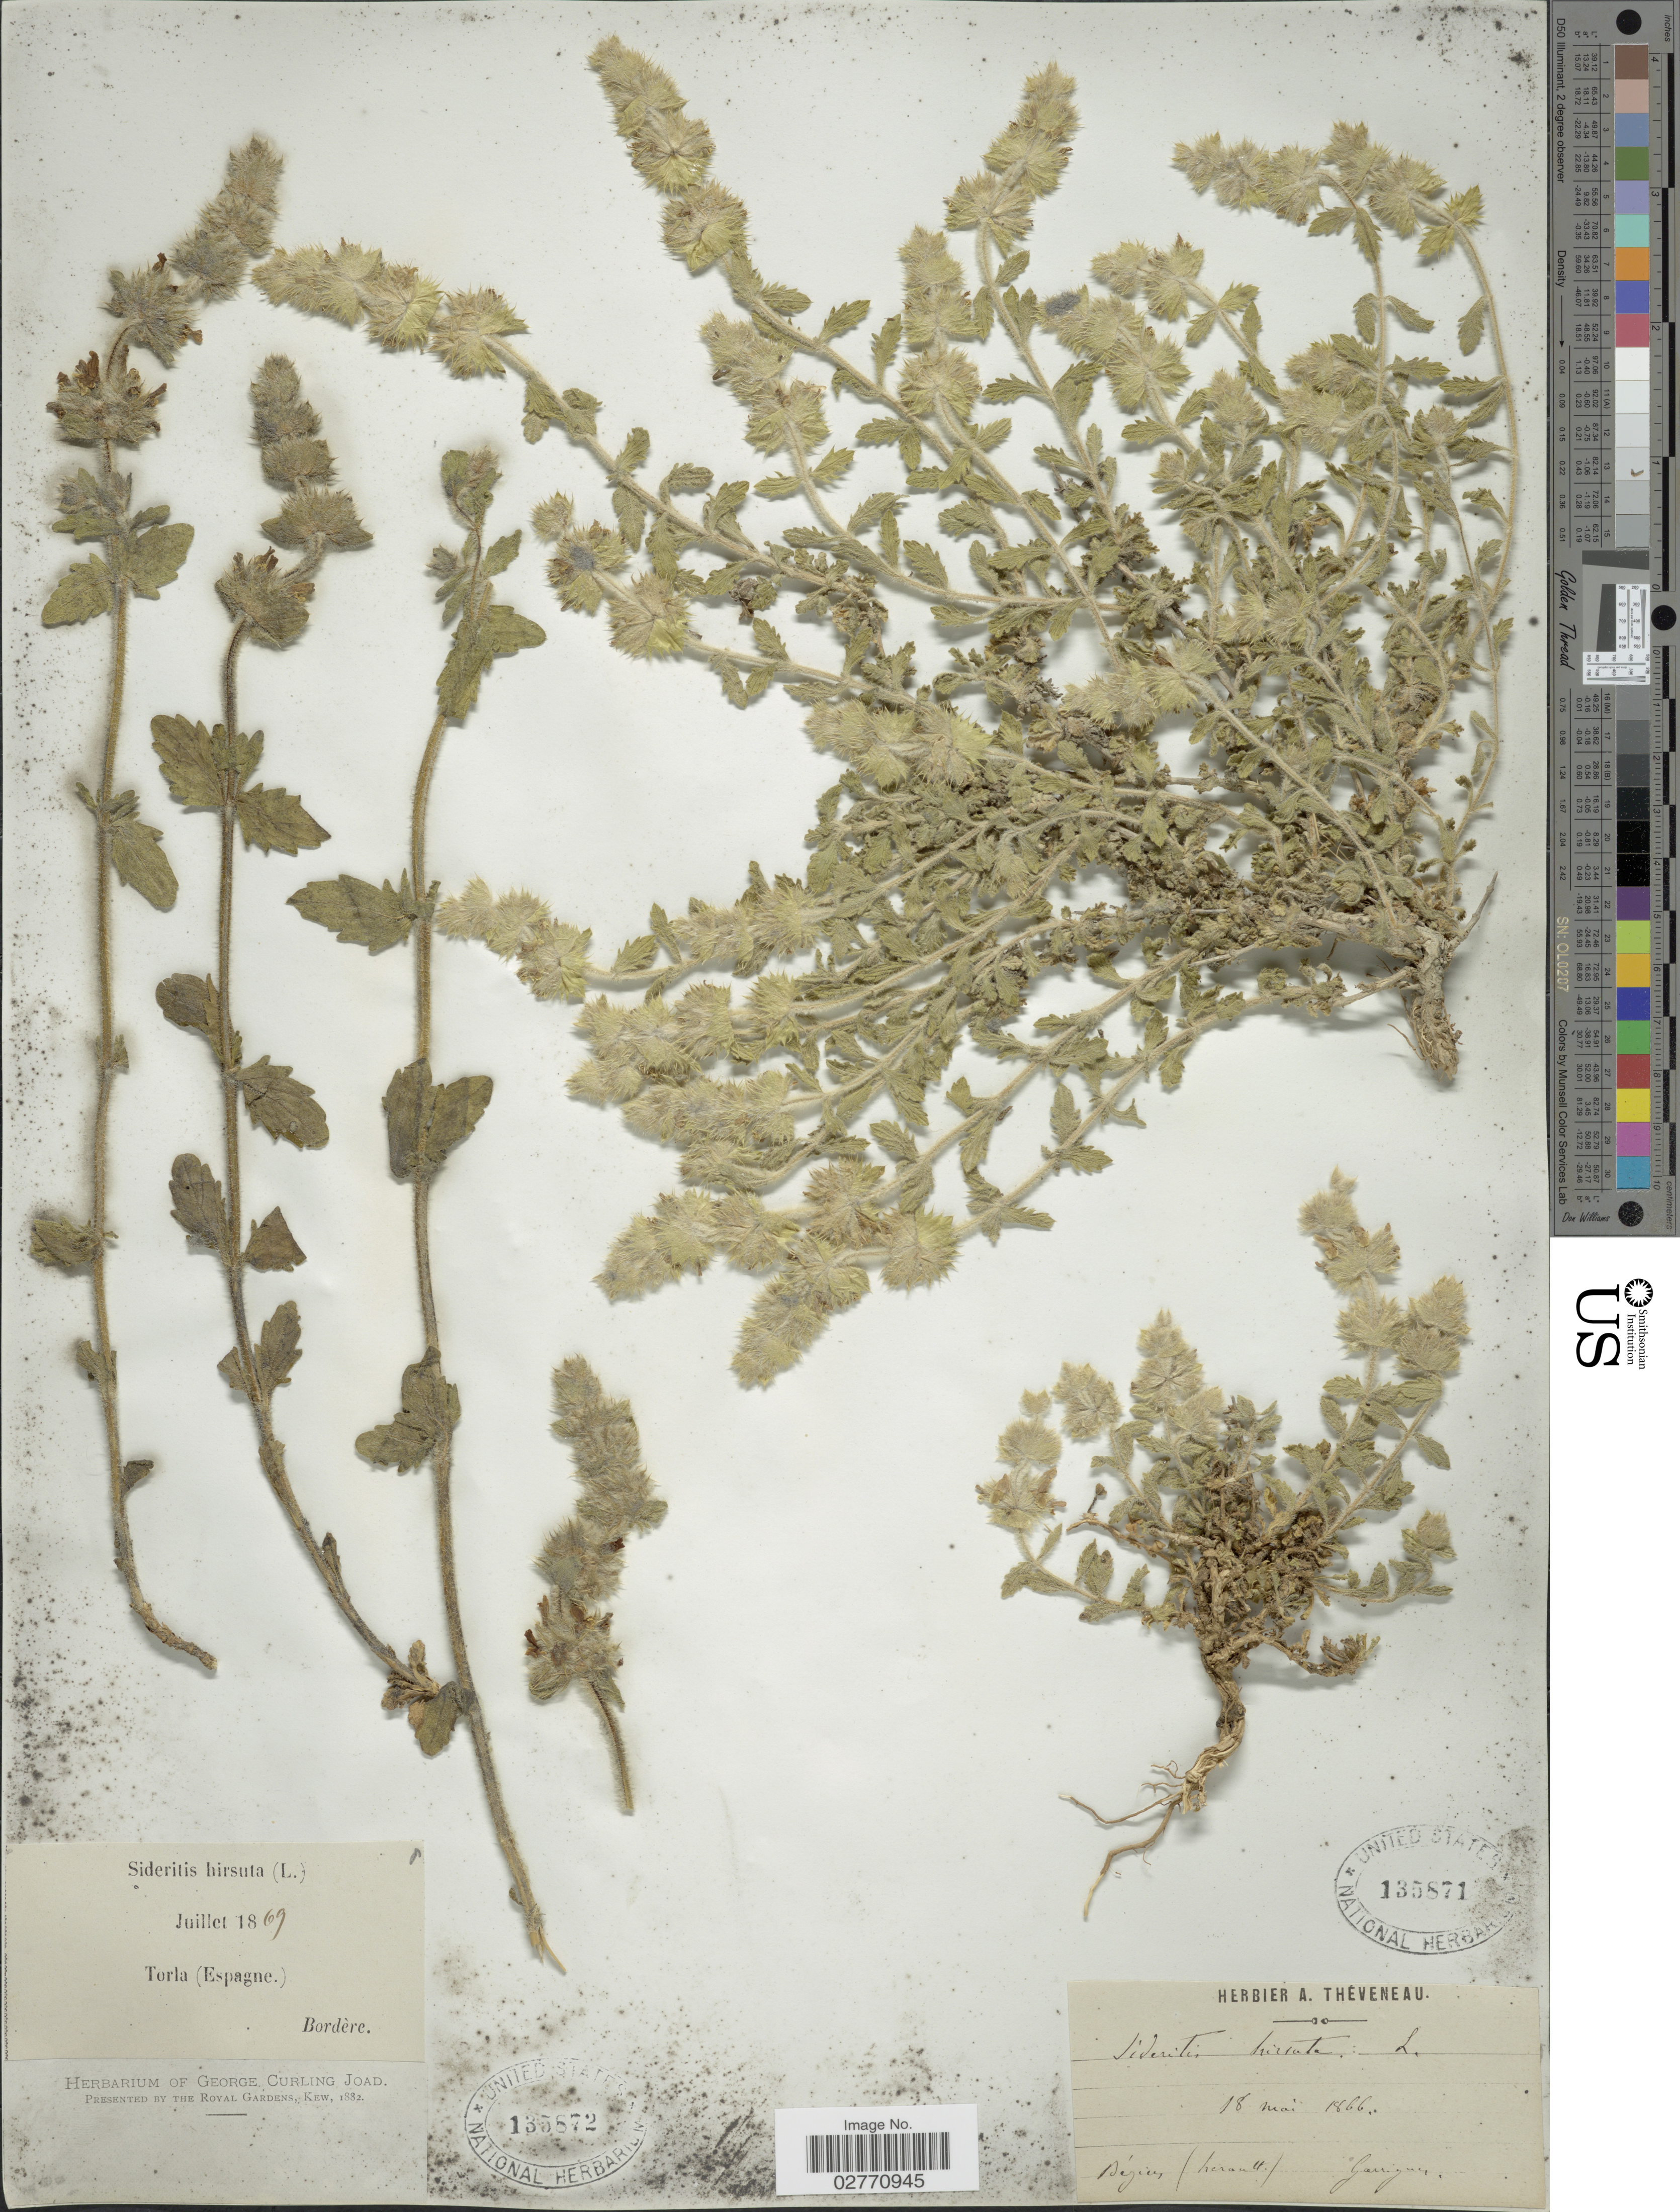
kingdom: Plantae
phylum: Tracheophyta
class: Magnoliopsida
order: Lamiales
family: Lamiaceae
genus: Sideritis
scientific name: Sideritis hirsuta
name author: L.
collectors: -. Bordère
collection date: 1869-07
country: Spain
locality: Torla (Espagne)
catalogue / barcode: US 135872-2